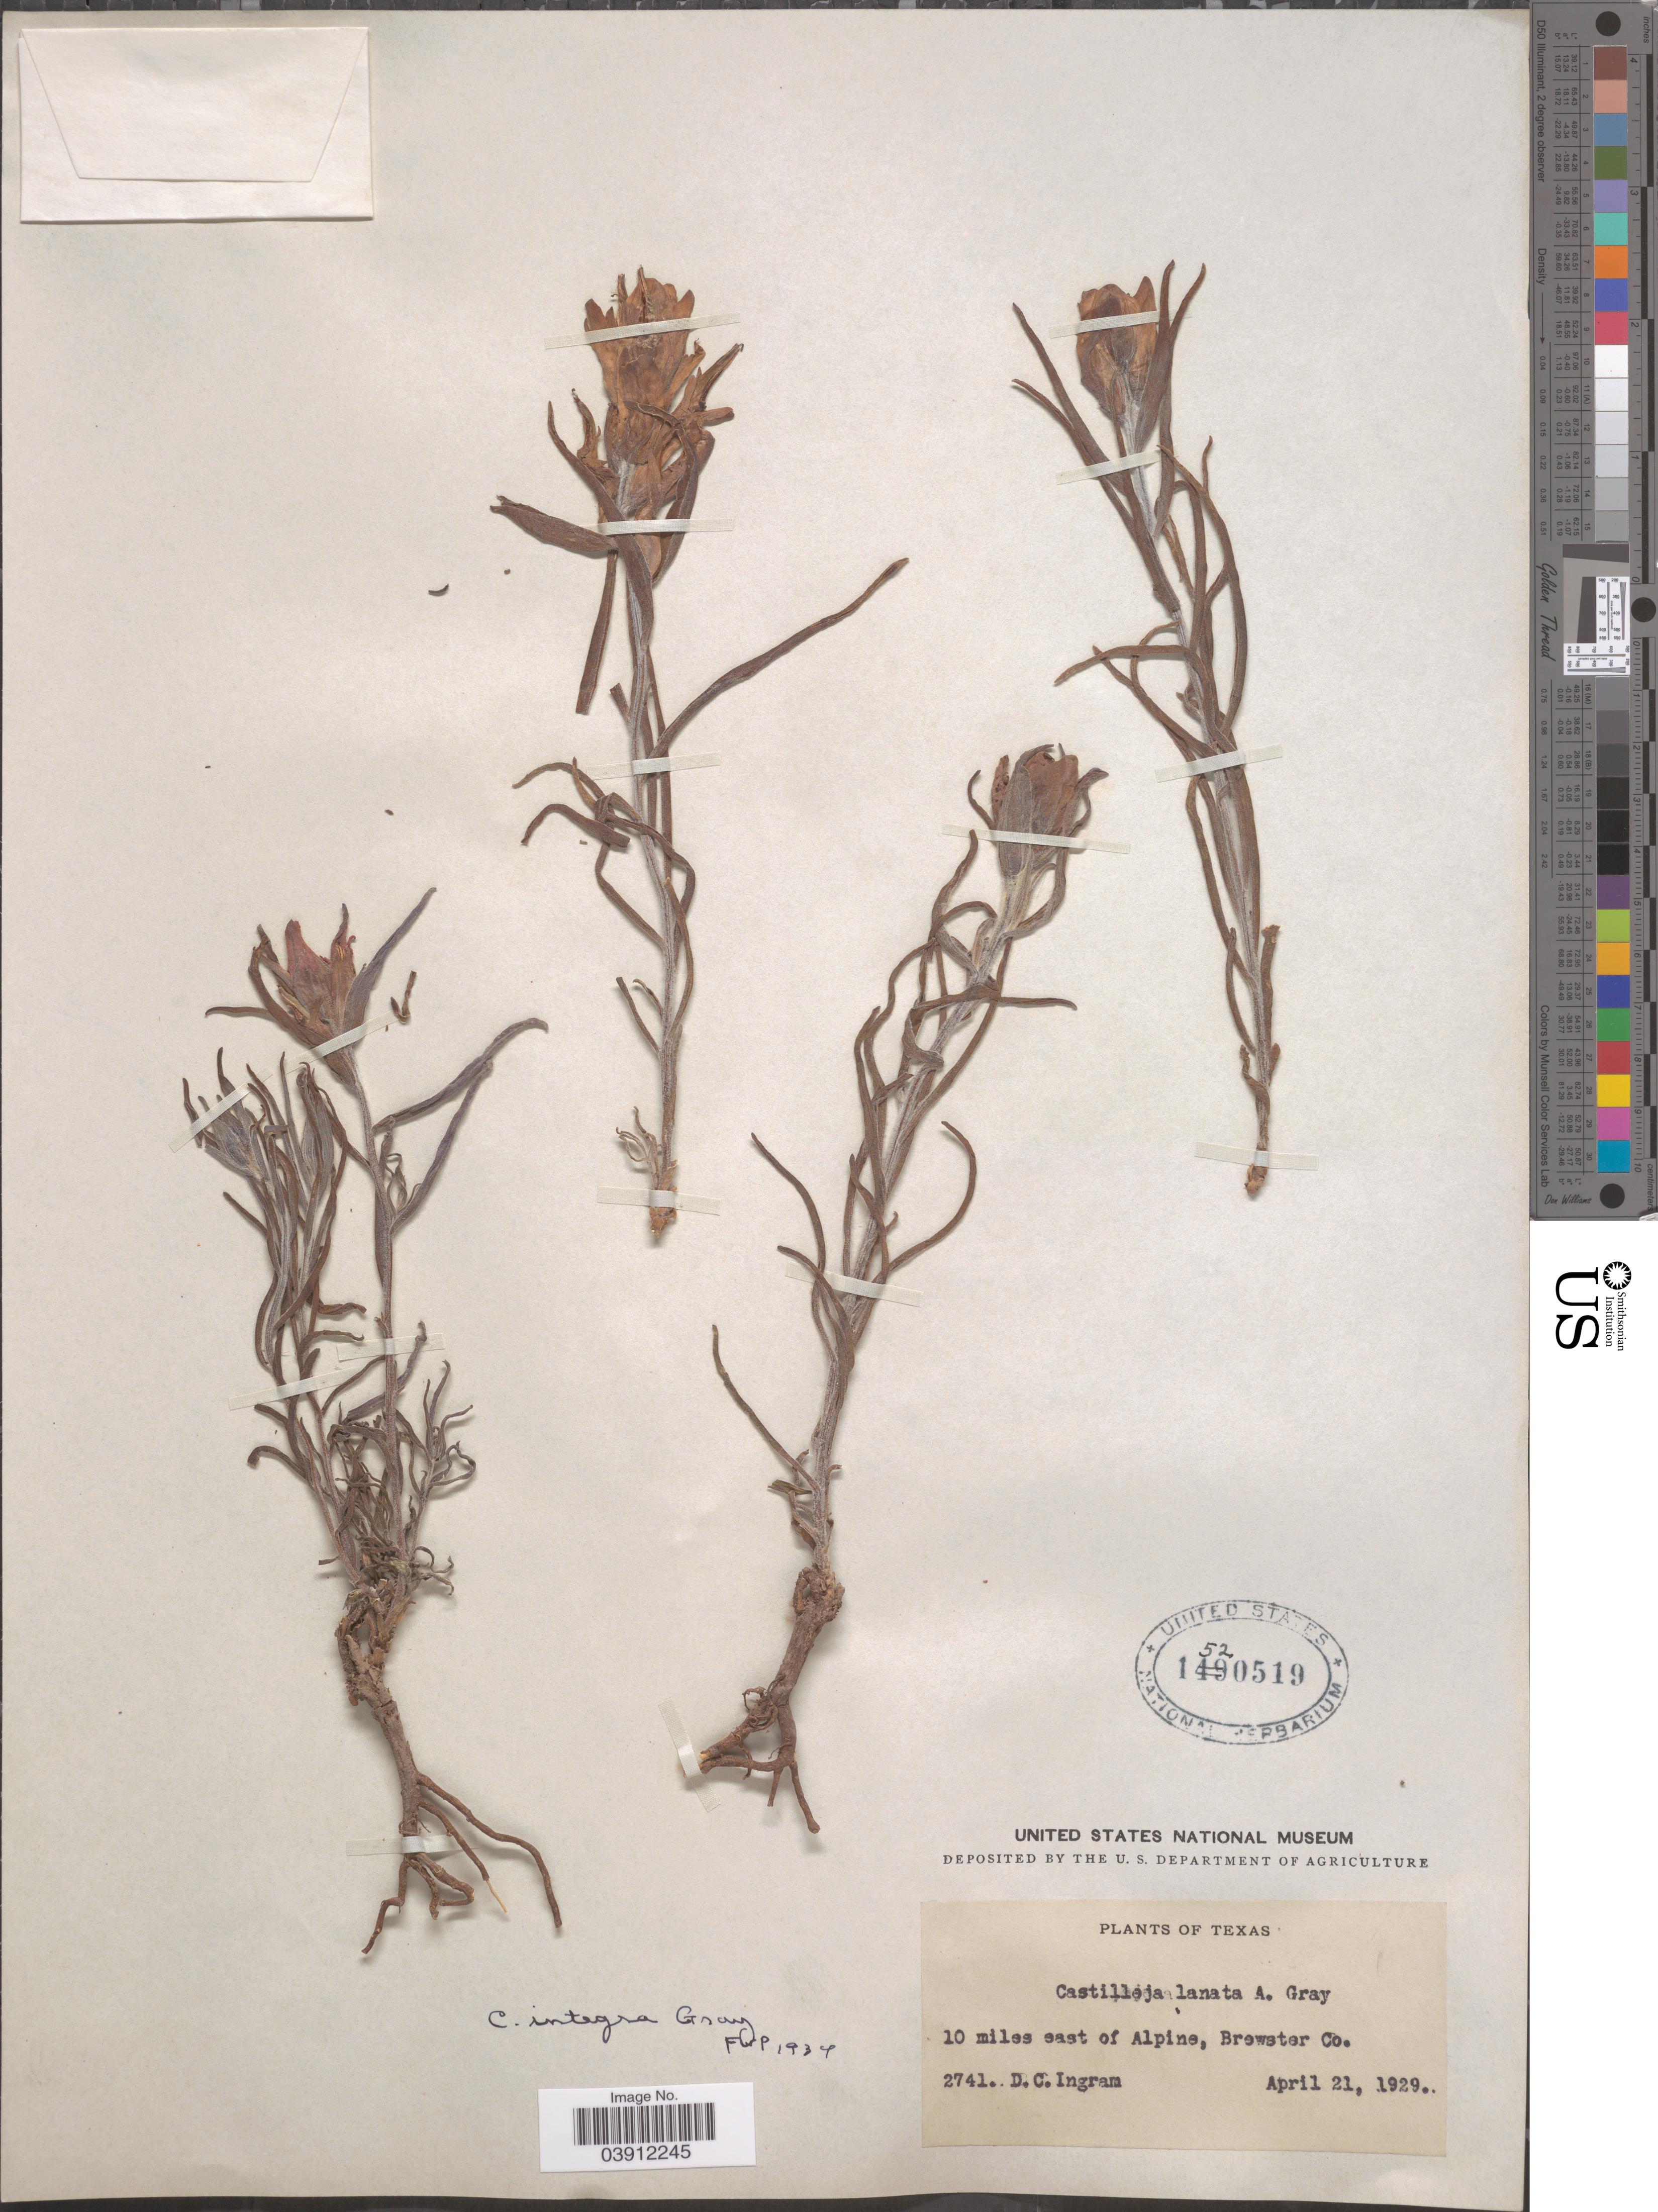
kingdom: Plantae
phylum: Tracheophyta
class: Magnoliopsida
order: Lamiales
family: Orobanchaceae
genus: Castilleja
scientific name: Castilleja integra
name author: A. Gray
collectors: D. C. Ingram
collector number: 2741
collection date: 1929-04-21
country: United States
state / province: Texas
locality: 10 miles east of Alpine, Brewster Co.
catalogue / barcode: US 1520519